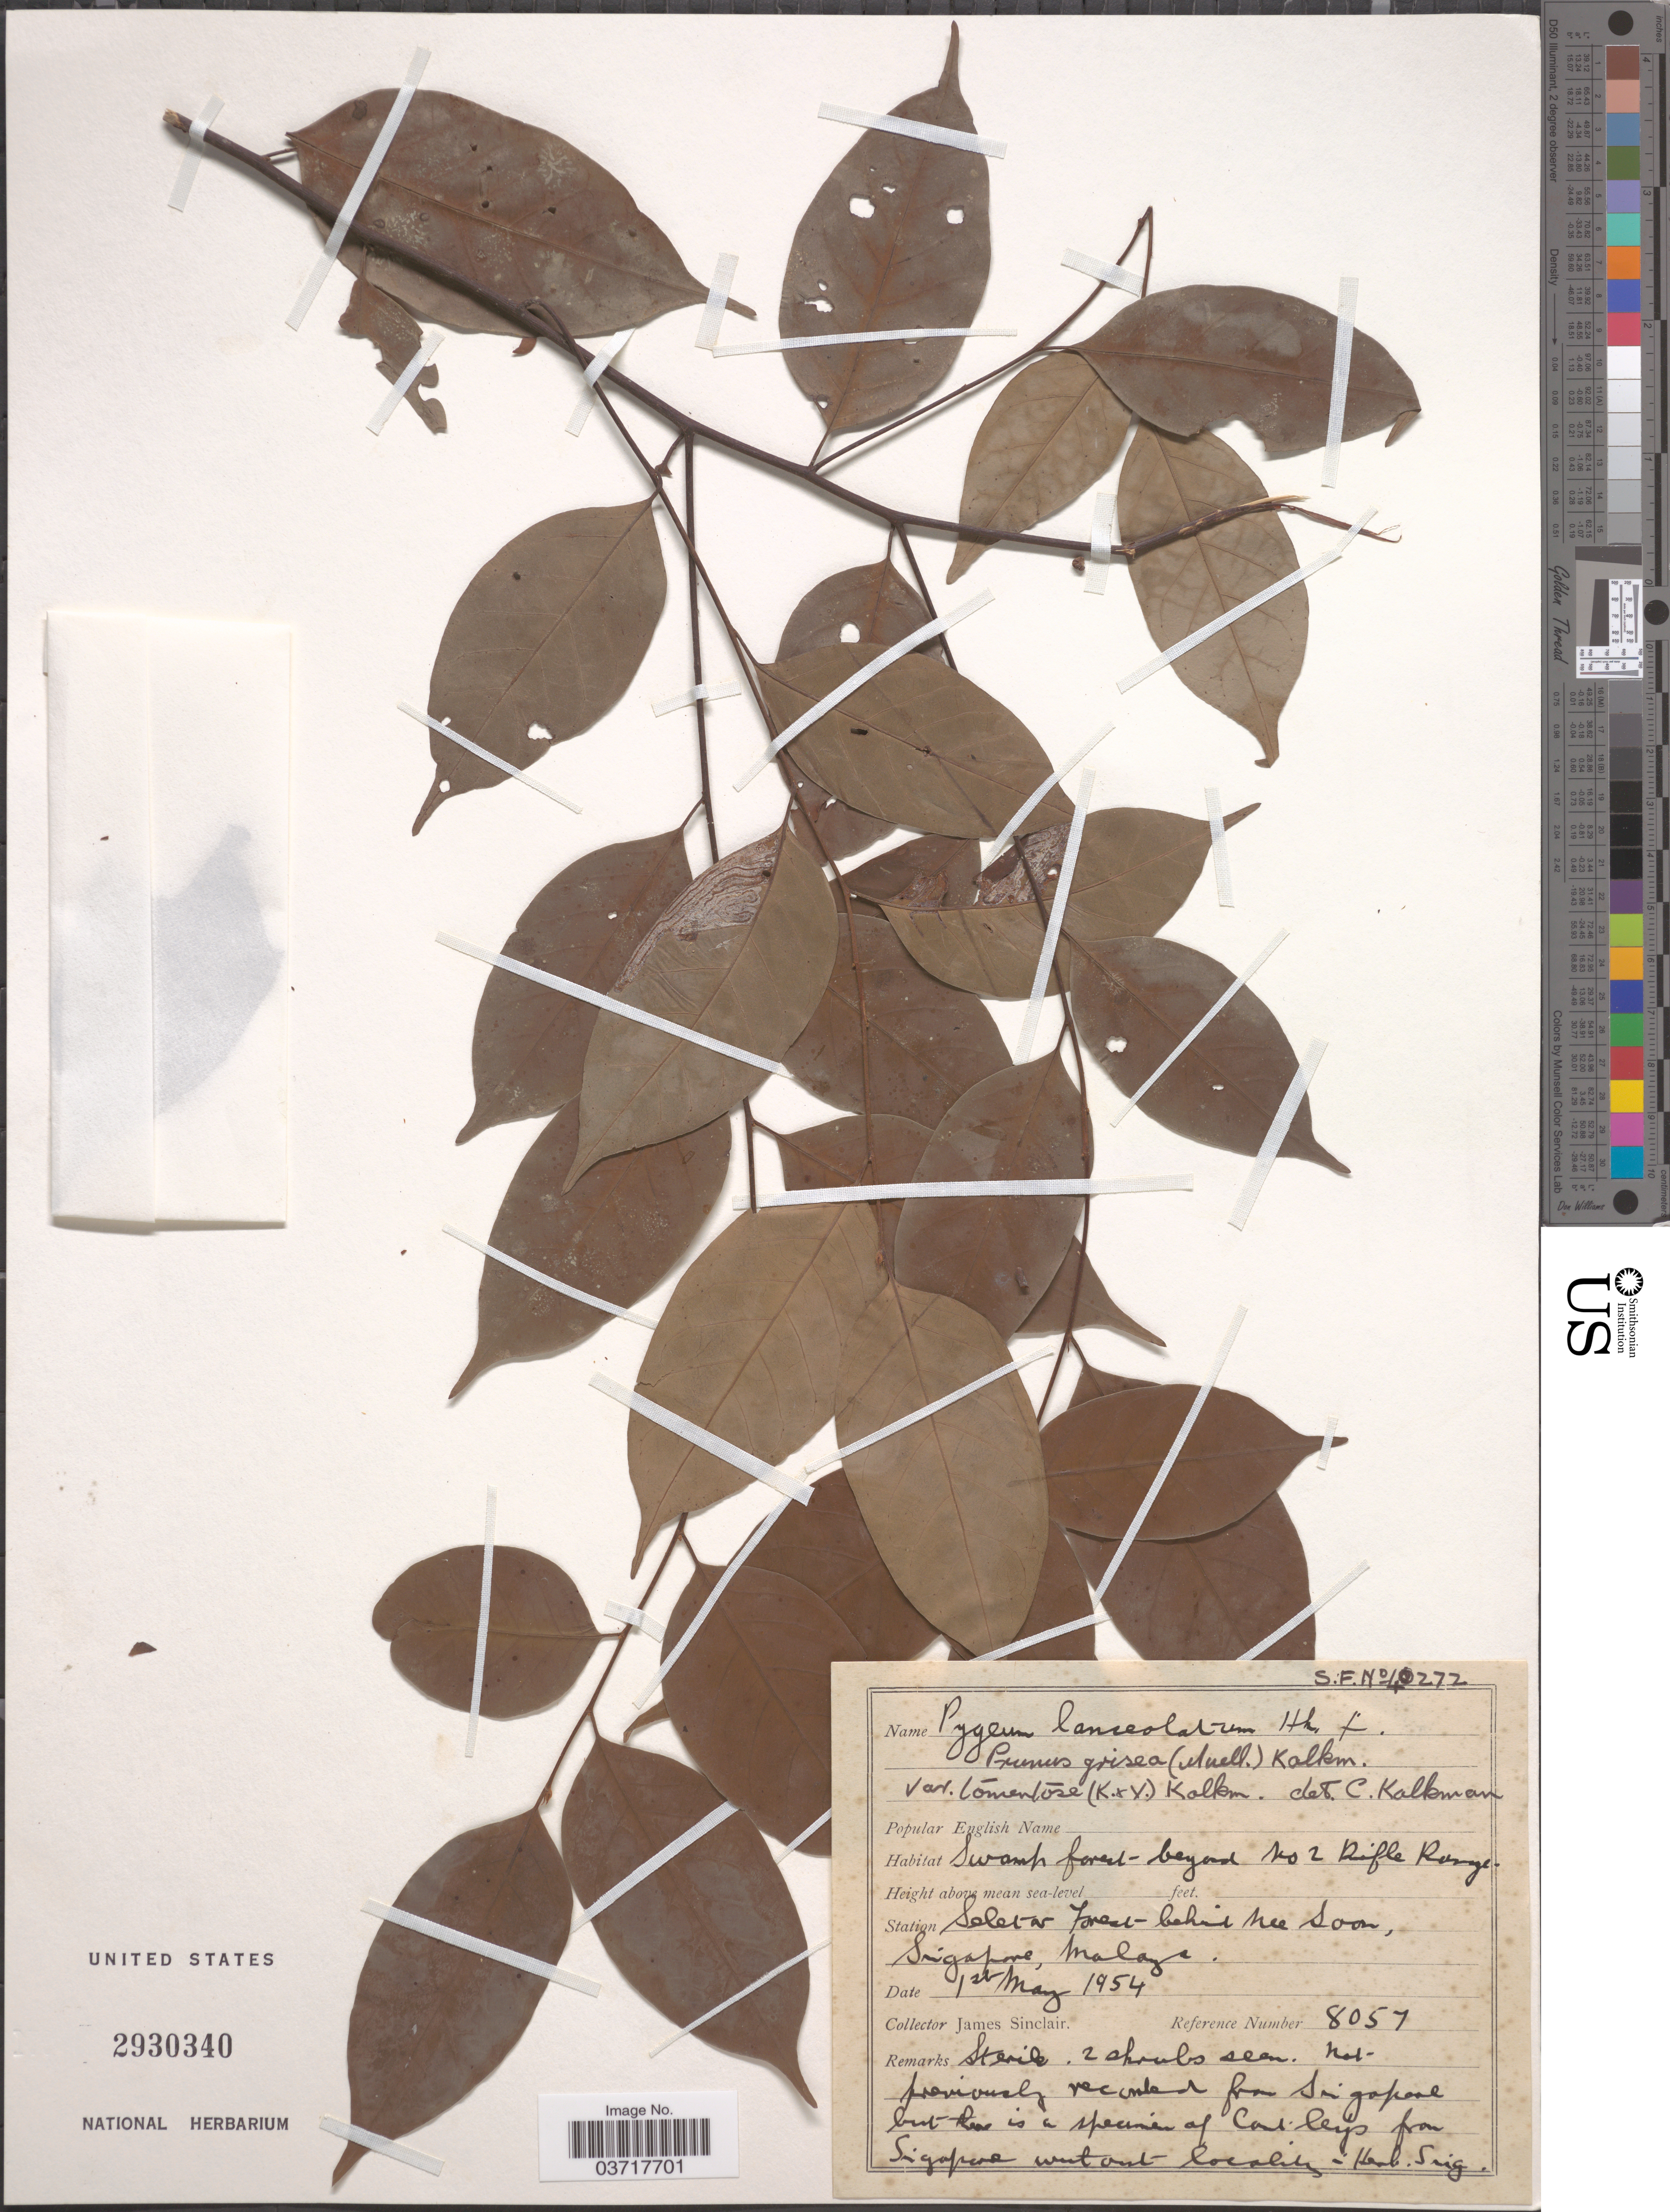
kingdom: Plantae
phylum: Tracheophyta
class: Magnoliopsida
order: Rosales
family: Rosaceae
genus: Prunus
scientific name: Prunus grisea var. tomentosa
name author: (Koord. & Valeton) Kalkman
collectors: J. Sinclair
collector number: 8057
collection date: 1954-05-01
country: Singapore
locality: Station Seletar forest behind Nee Soon, Singapore, Malaya.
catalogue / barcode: US 2930340